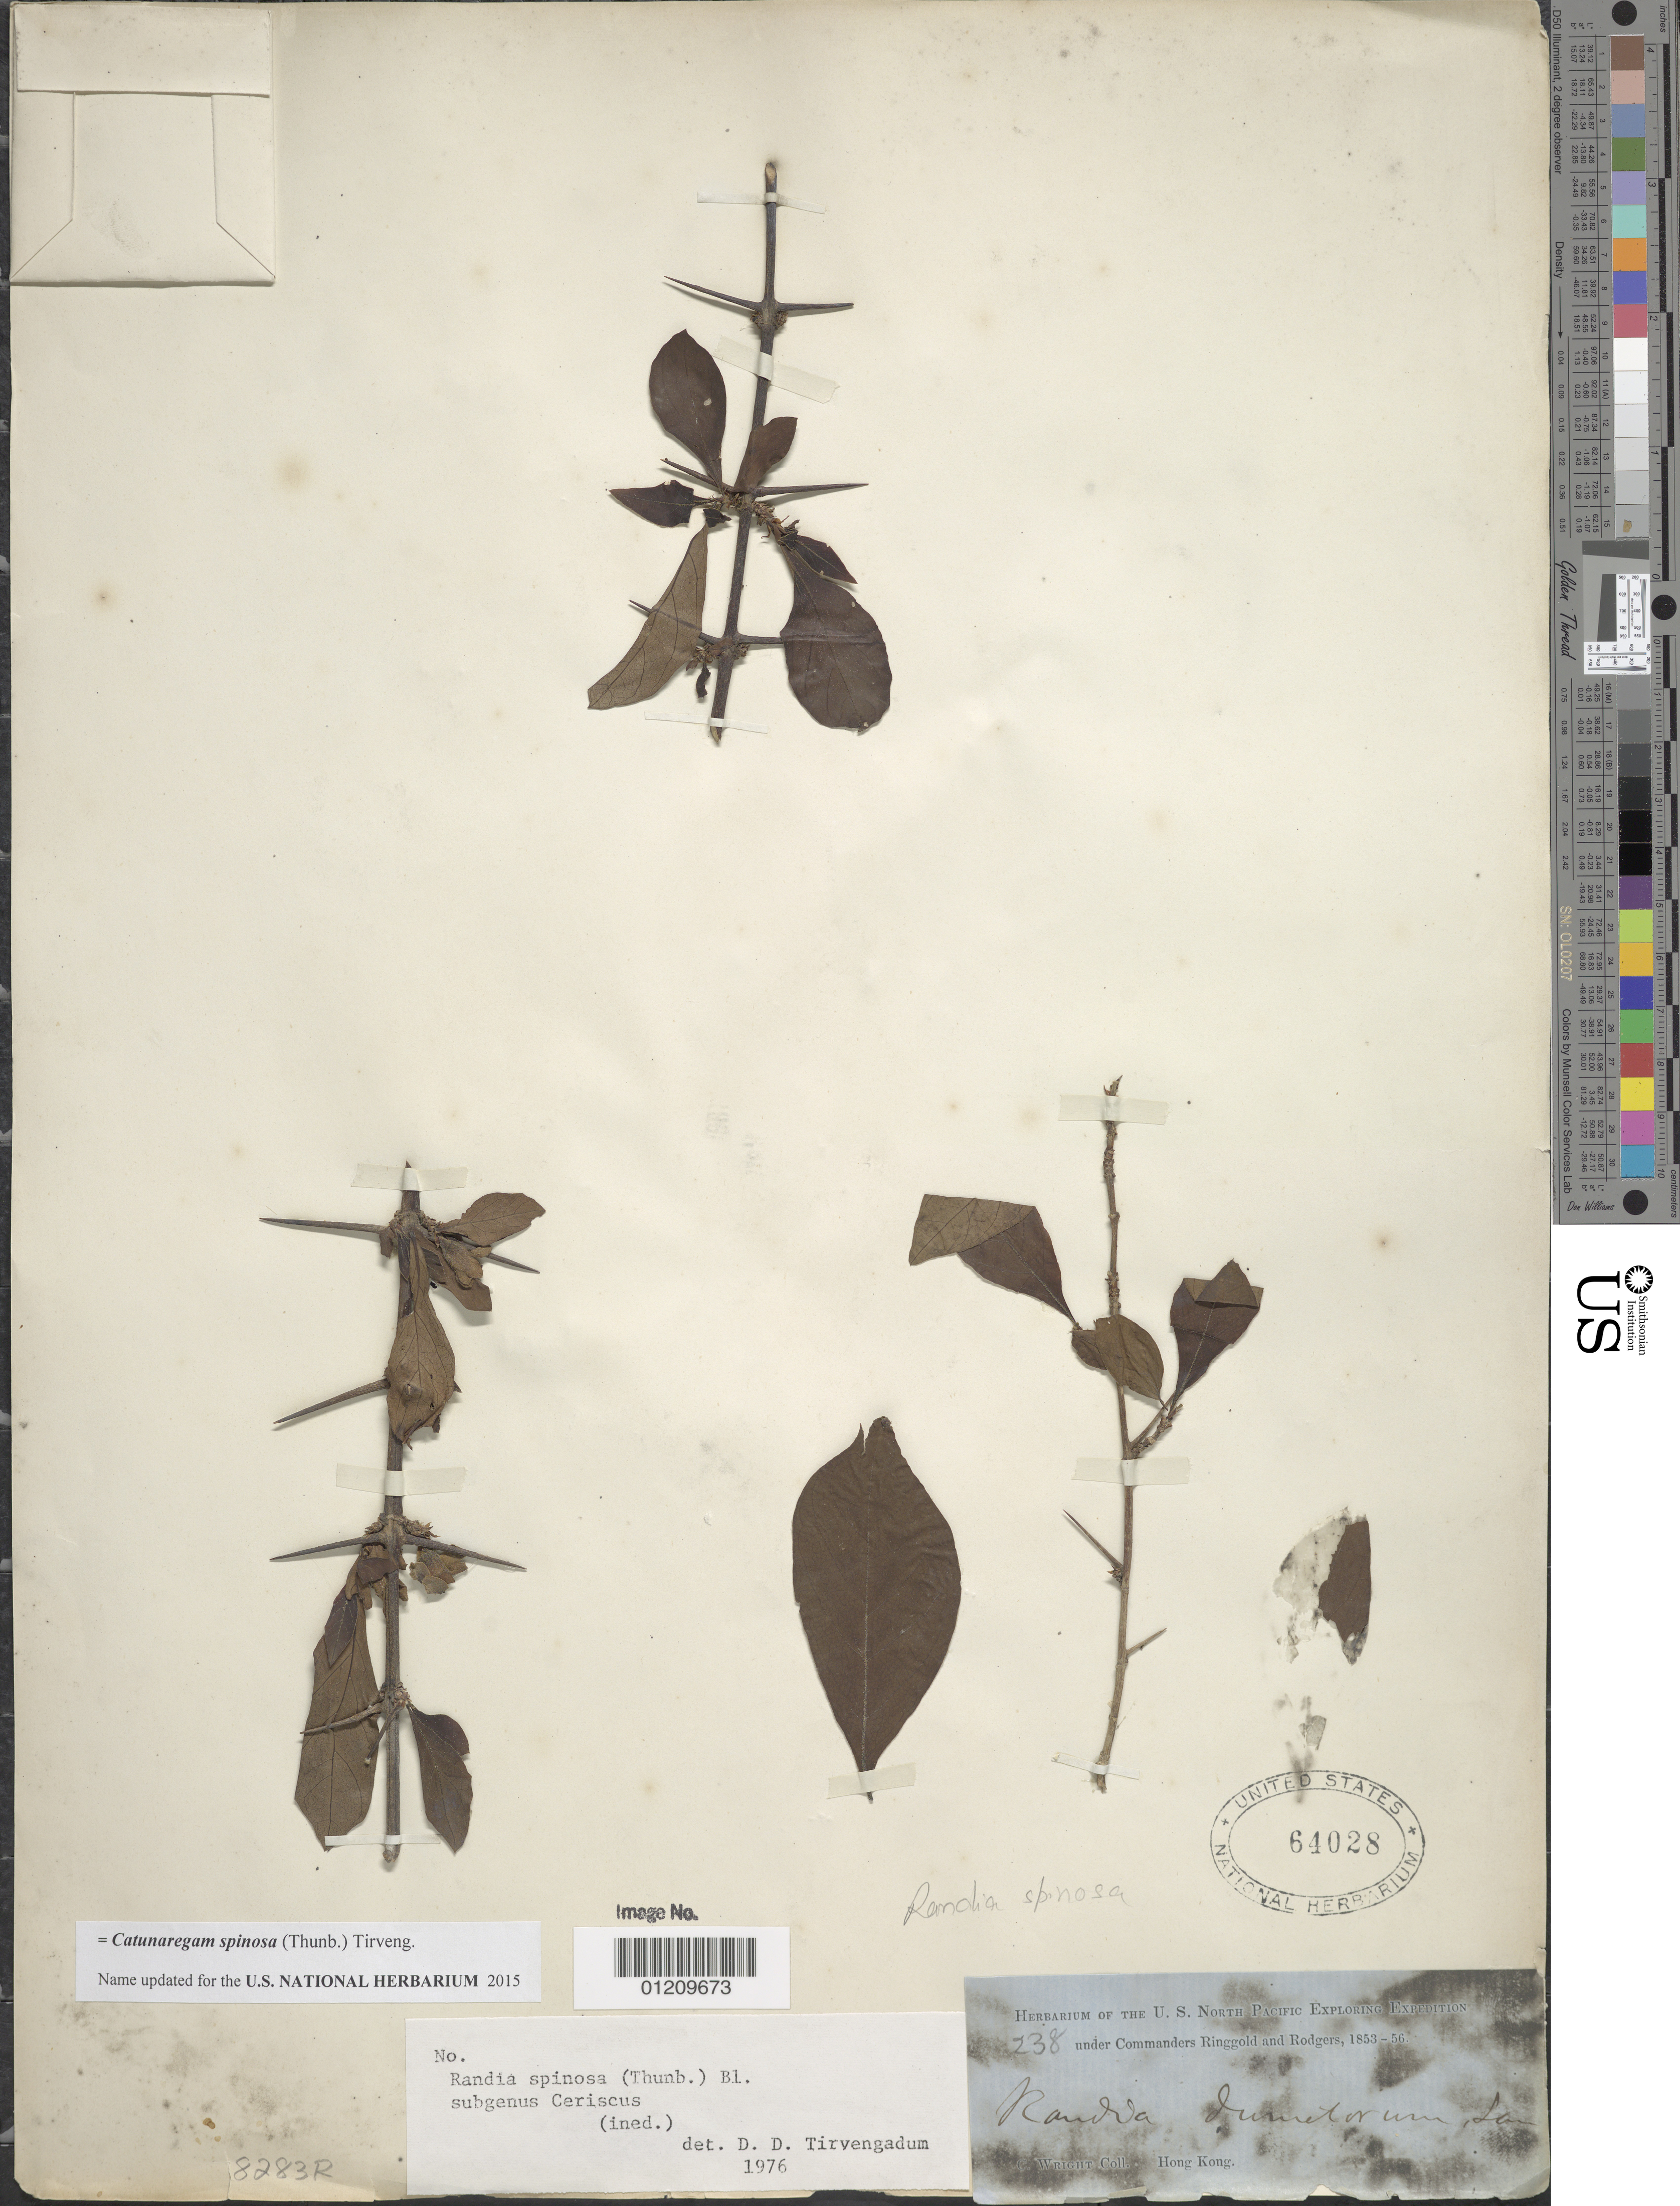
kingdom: Plantae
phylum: Tracheophyta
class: Magnoliopsida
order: Gentianales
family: Rubiaceae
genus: Catunaregam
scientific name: Catunaregam spinosa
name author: (Thunb.) Tirveng.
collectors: C. Wright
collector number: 238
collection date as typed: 1853 to -- -- 1856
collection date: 1853/1856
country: China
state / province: Hong Kong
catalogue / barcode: US 64028